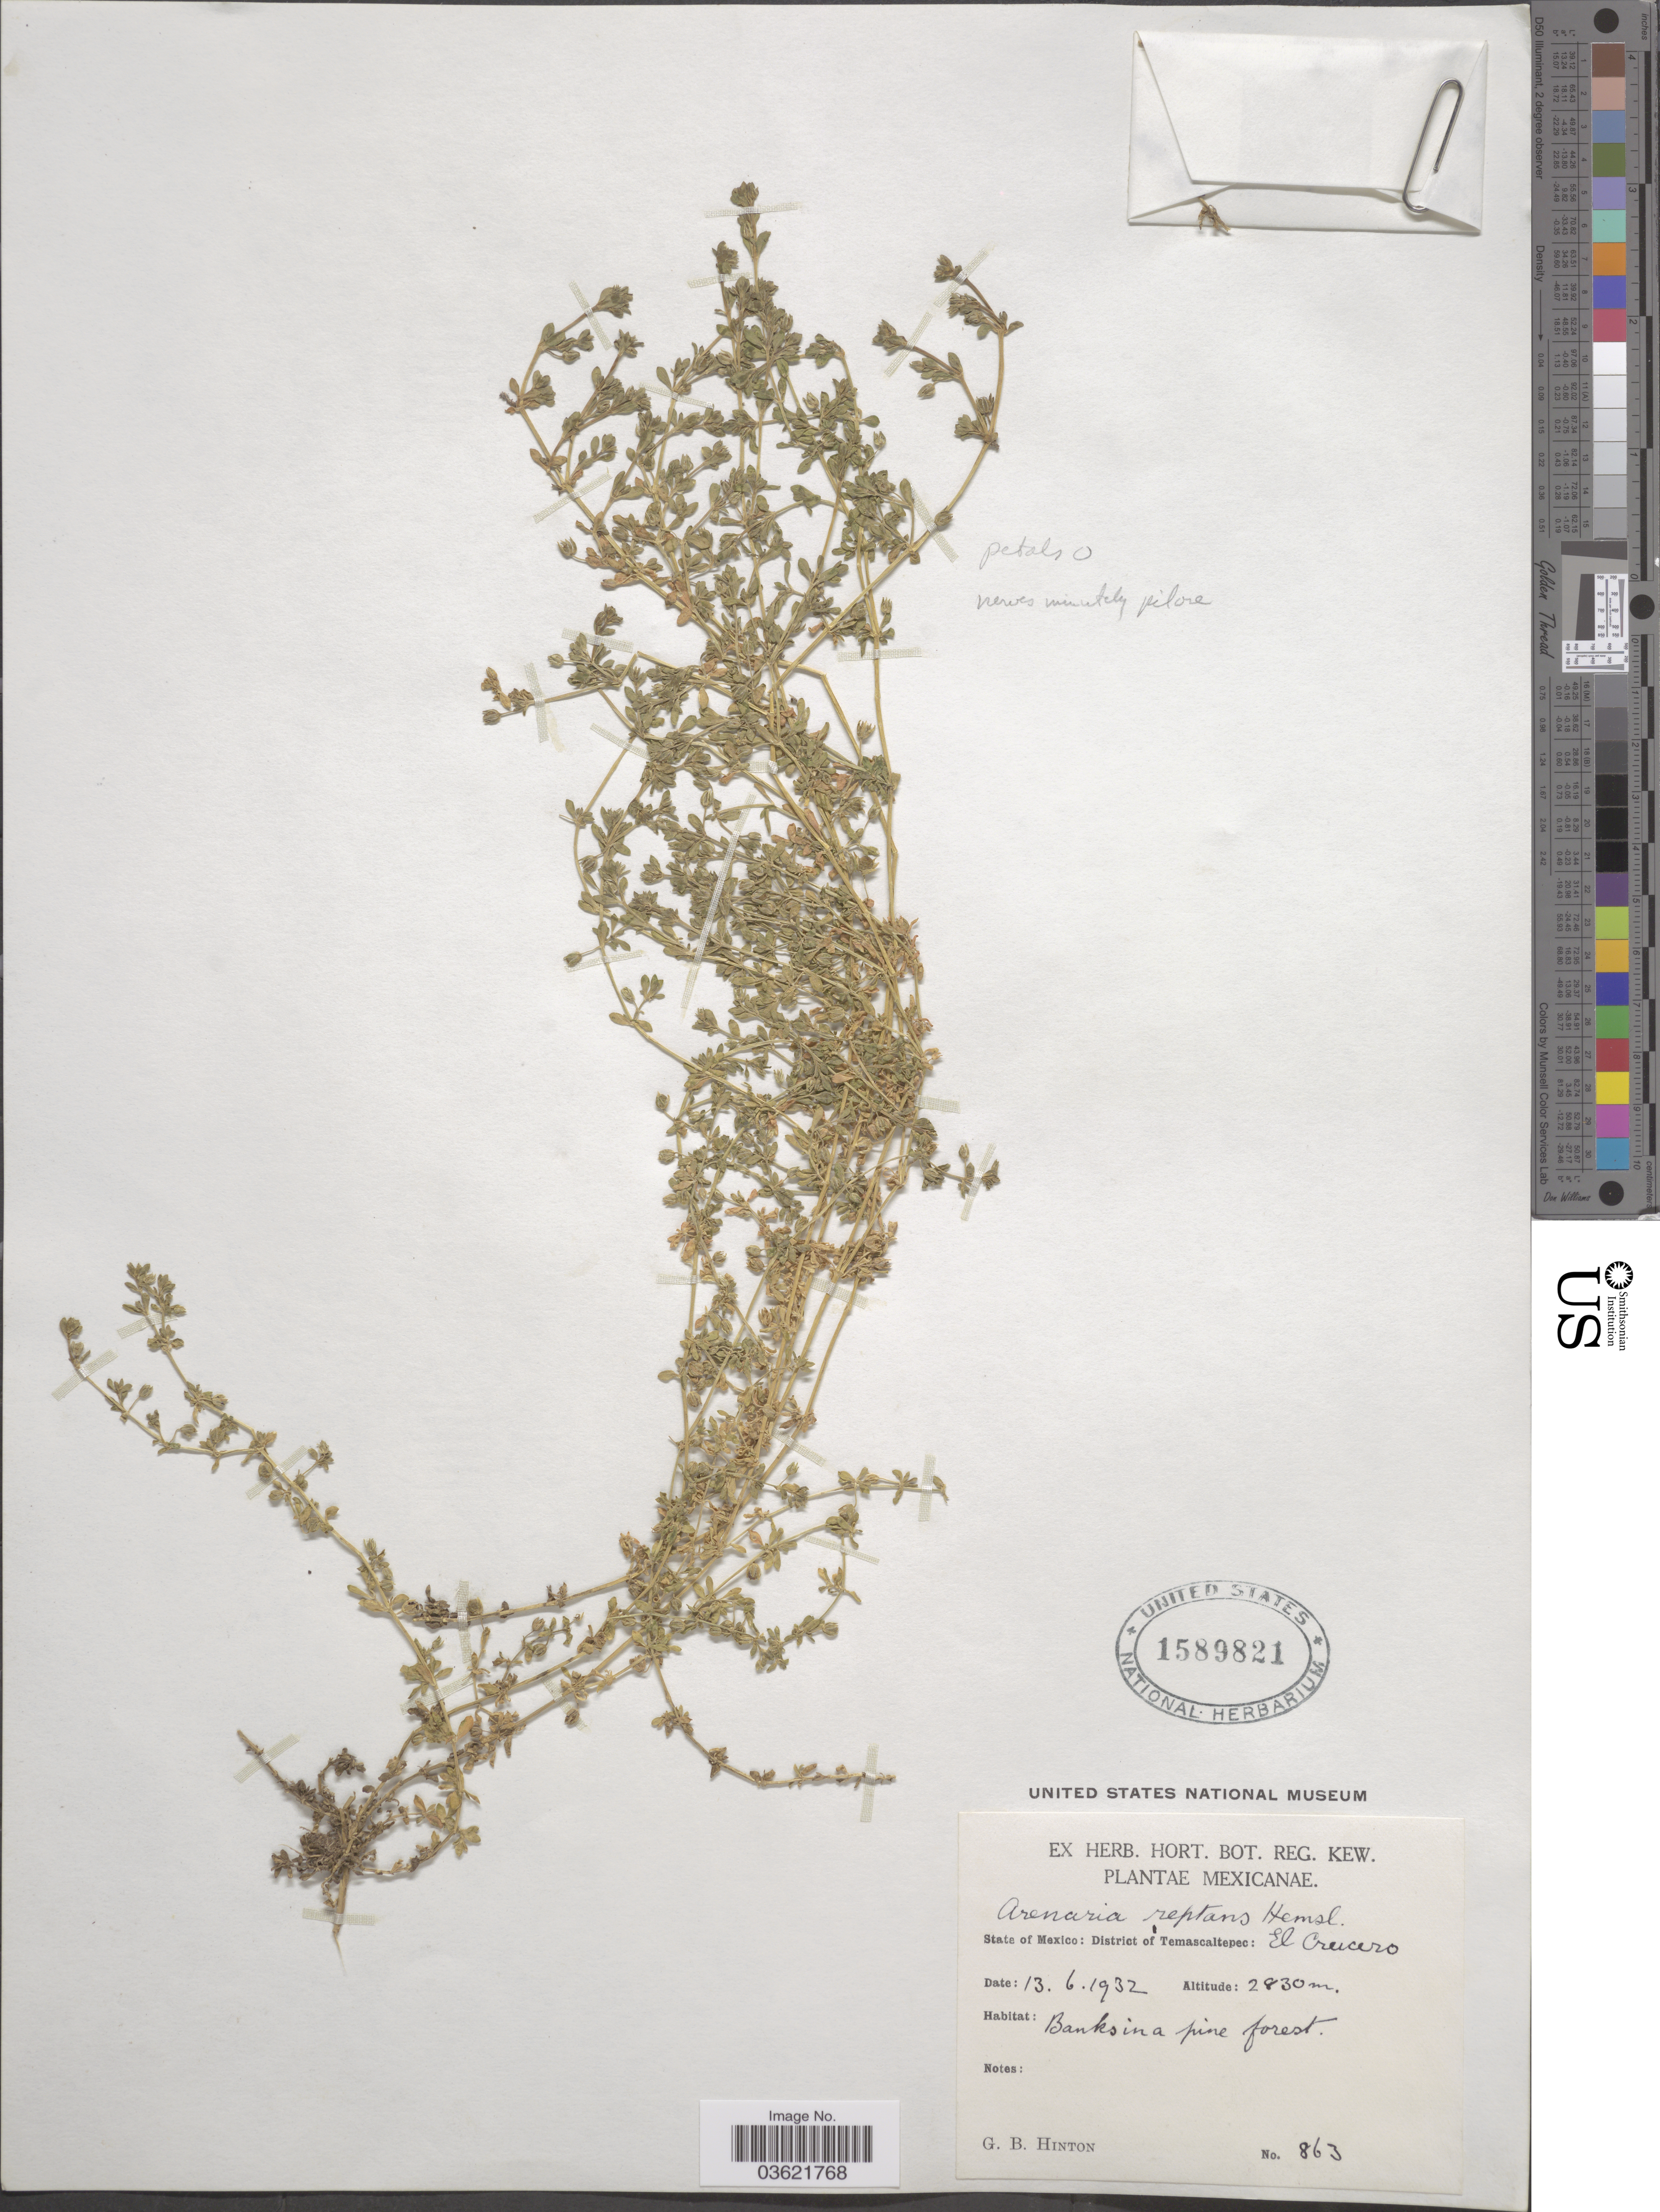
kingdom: Plantae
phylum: Tracheophyta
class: Magnoliopsida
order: Caryophyllales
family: Caryophyllaceae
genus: Arenaria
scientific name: Arenaria reptans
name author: Hemsl.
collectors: G. B. Hinton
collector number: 863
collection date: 1932-06-13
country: Mexico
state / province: México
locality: District of Temascaltepec: El Crucero.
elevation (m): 2830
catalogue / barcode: US 1589821